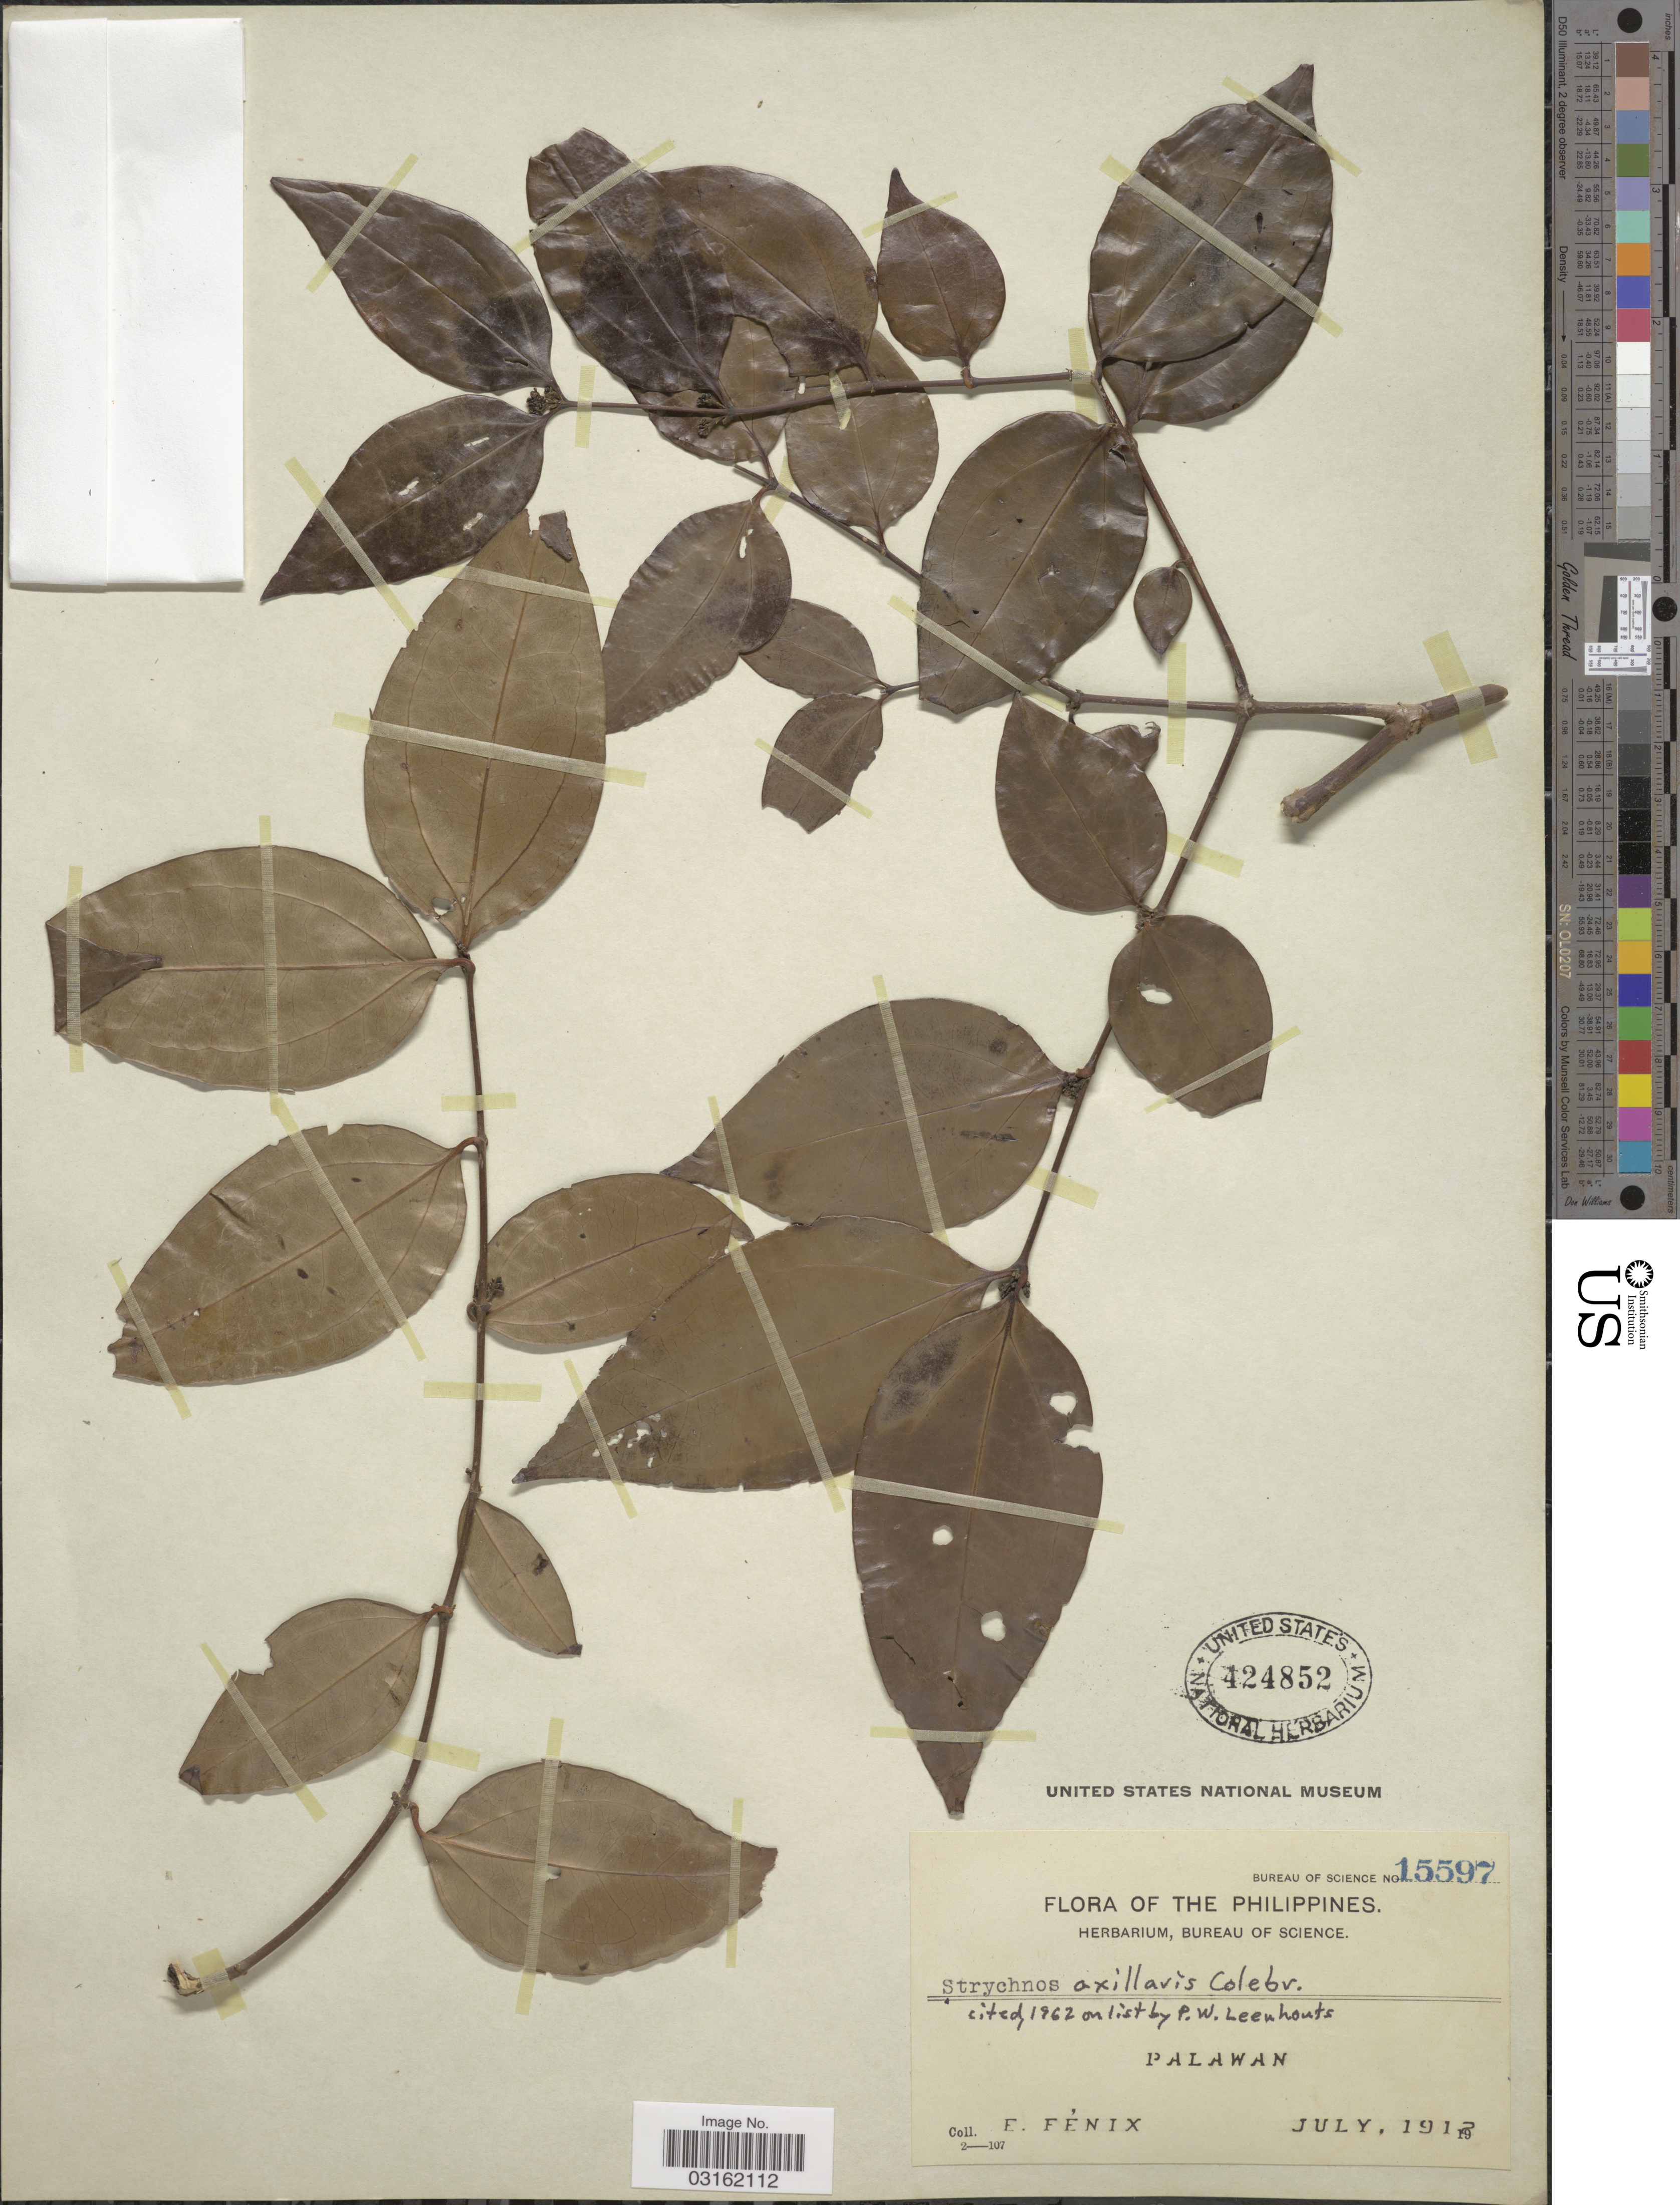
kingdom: Plantae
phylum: Tracheophyta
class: Magnoliopsida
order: Gentianales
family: Loganiaceae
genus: Strychnos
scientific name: Strychnos axillaris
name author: Colebr.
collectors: E. Fénix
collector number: Bureau of science 15597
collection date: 1912-07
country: Philippines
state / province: Mimaropa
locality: Palawan.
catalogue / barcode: US 424852